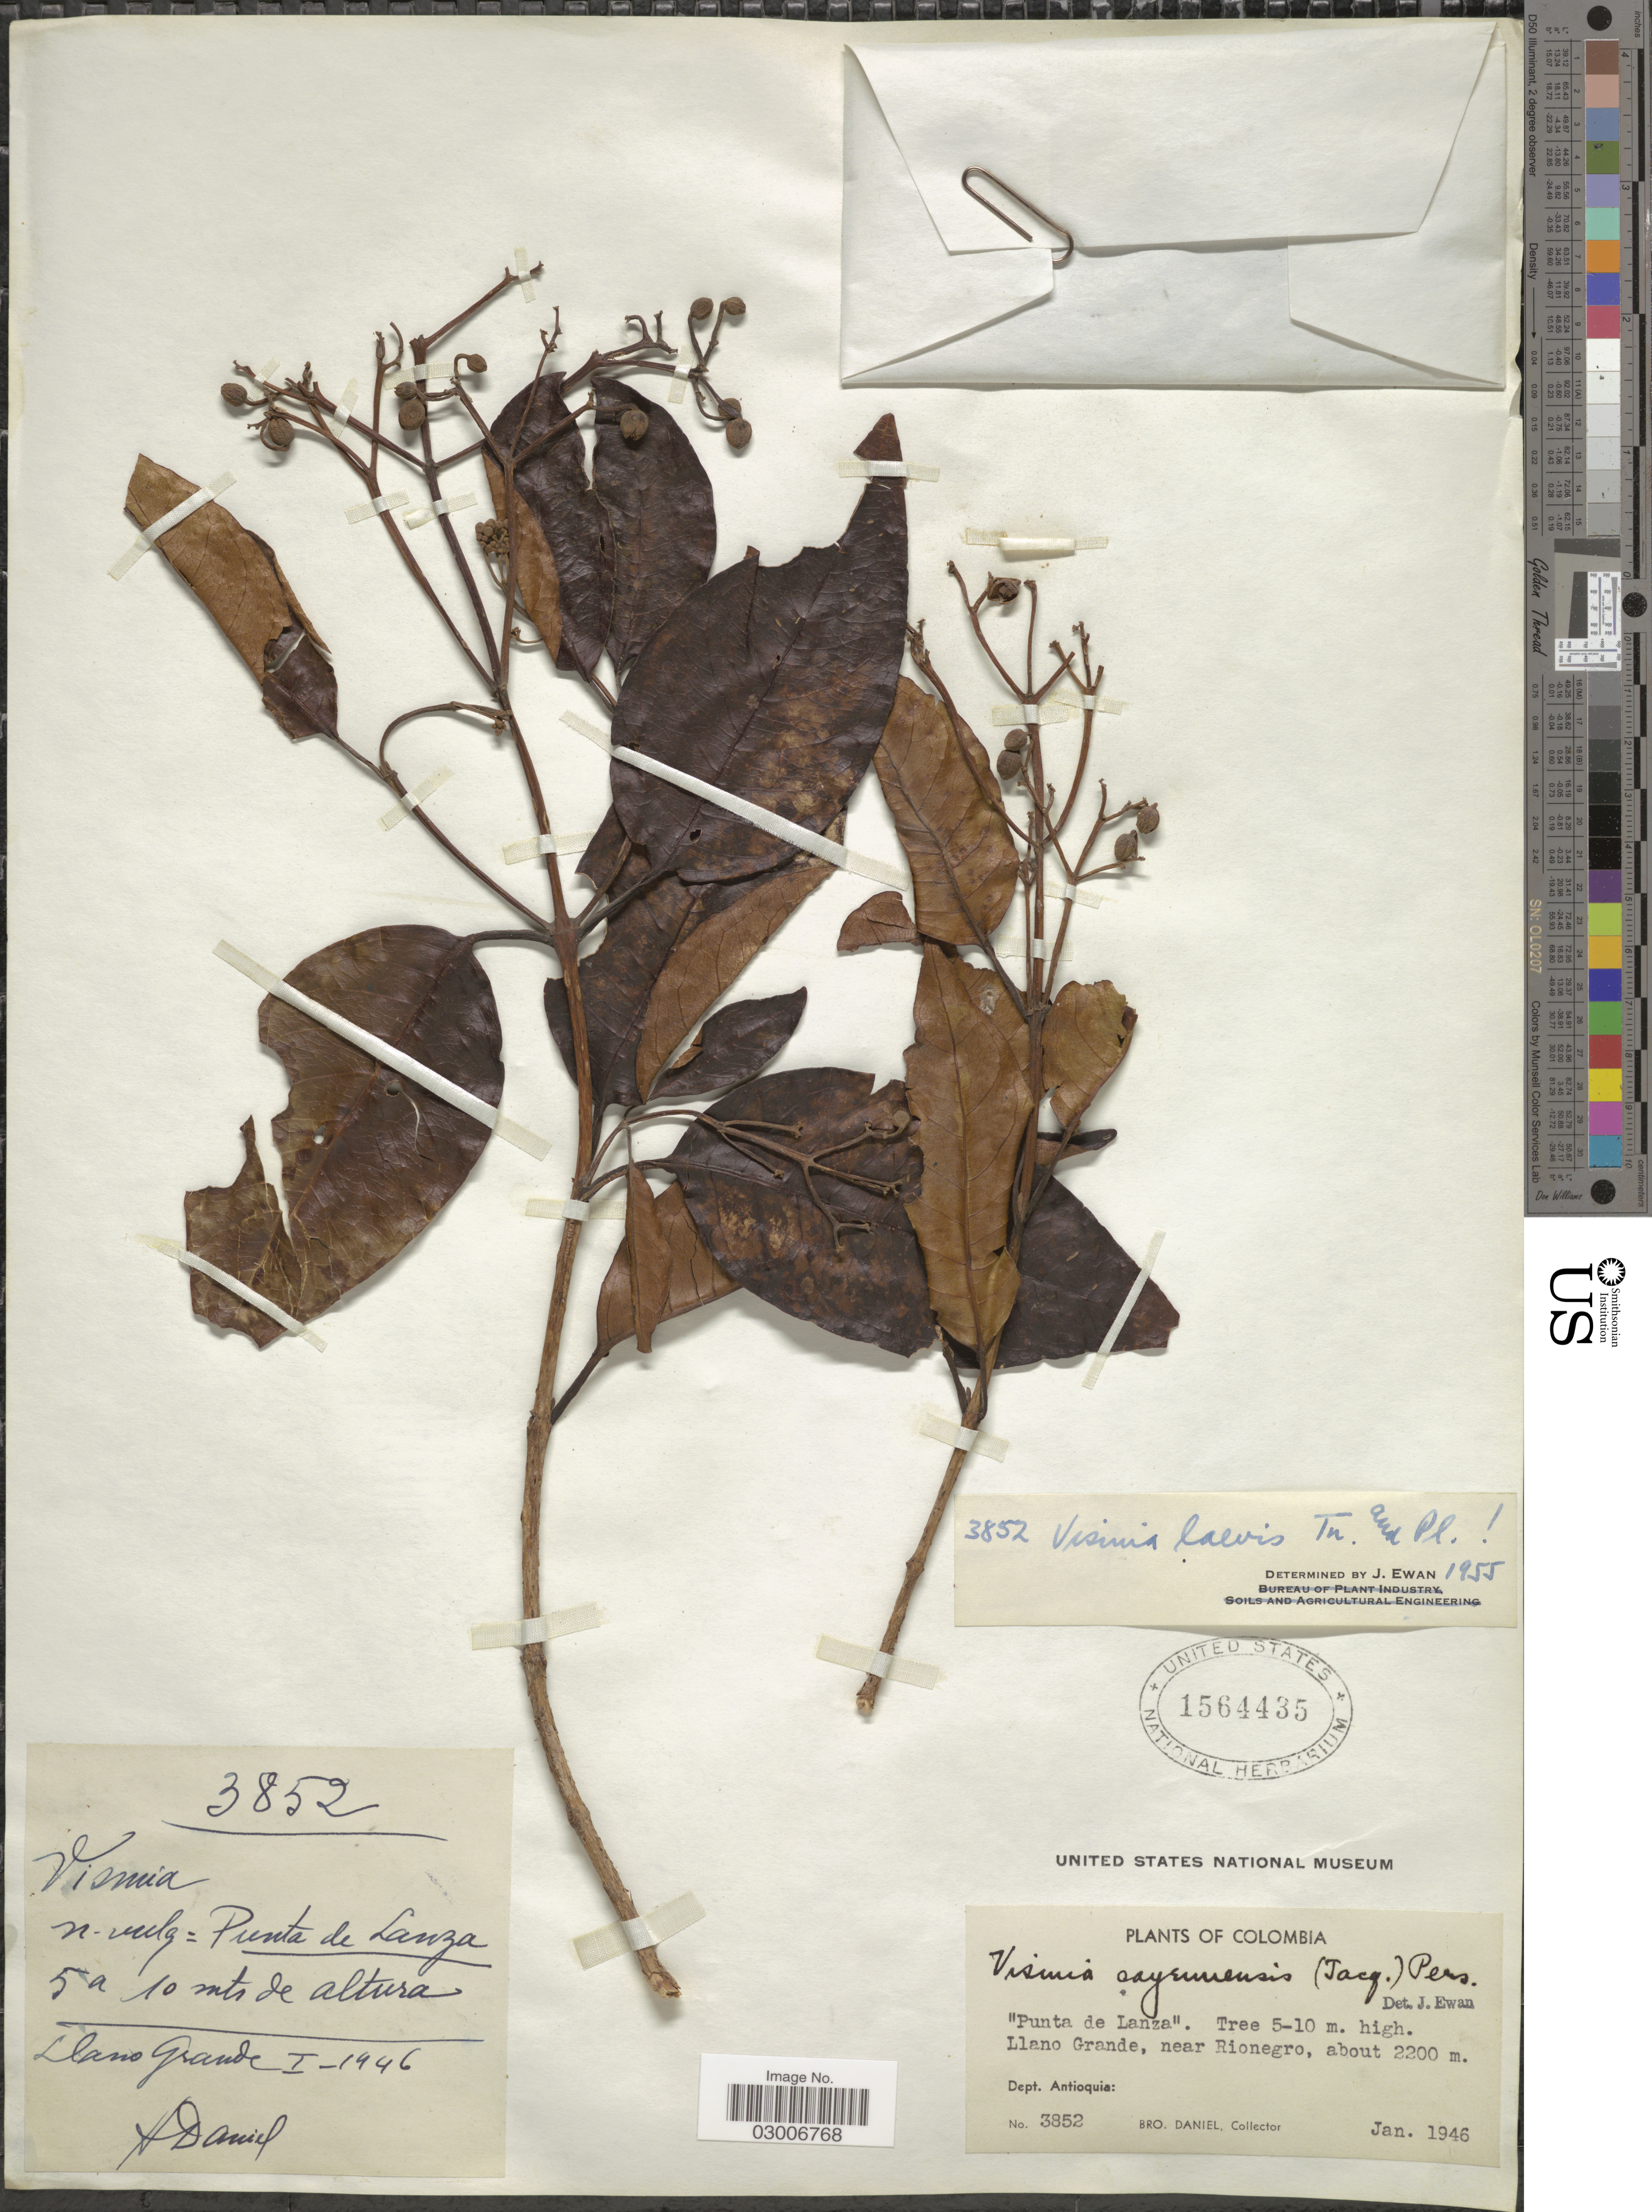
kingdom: Plantae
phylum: Tracheophyta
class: Magnoliopsida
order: Malpighiales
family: Hypericaceae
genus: Vismia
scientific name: Vismia laevis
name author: Triana & Planch.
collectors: Bro. Daniel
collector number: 3852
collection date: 1946-01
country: Colombia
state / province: Antioquia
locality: Llano Grande, near Rionegro, Dept. Antioquia.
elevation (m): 2200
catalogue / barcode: US 1564435